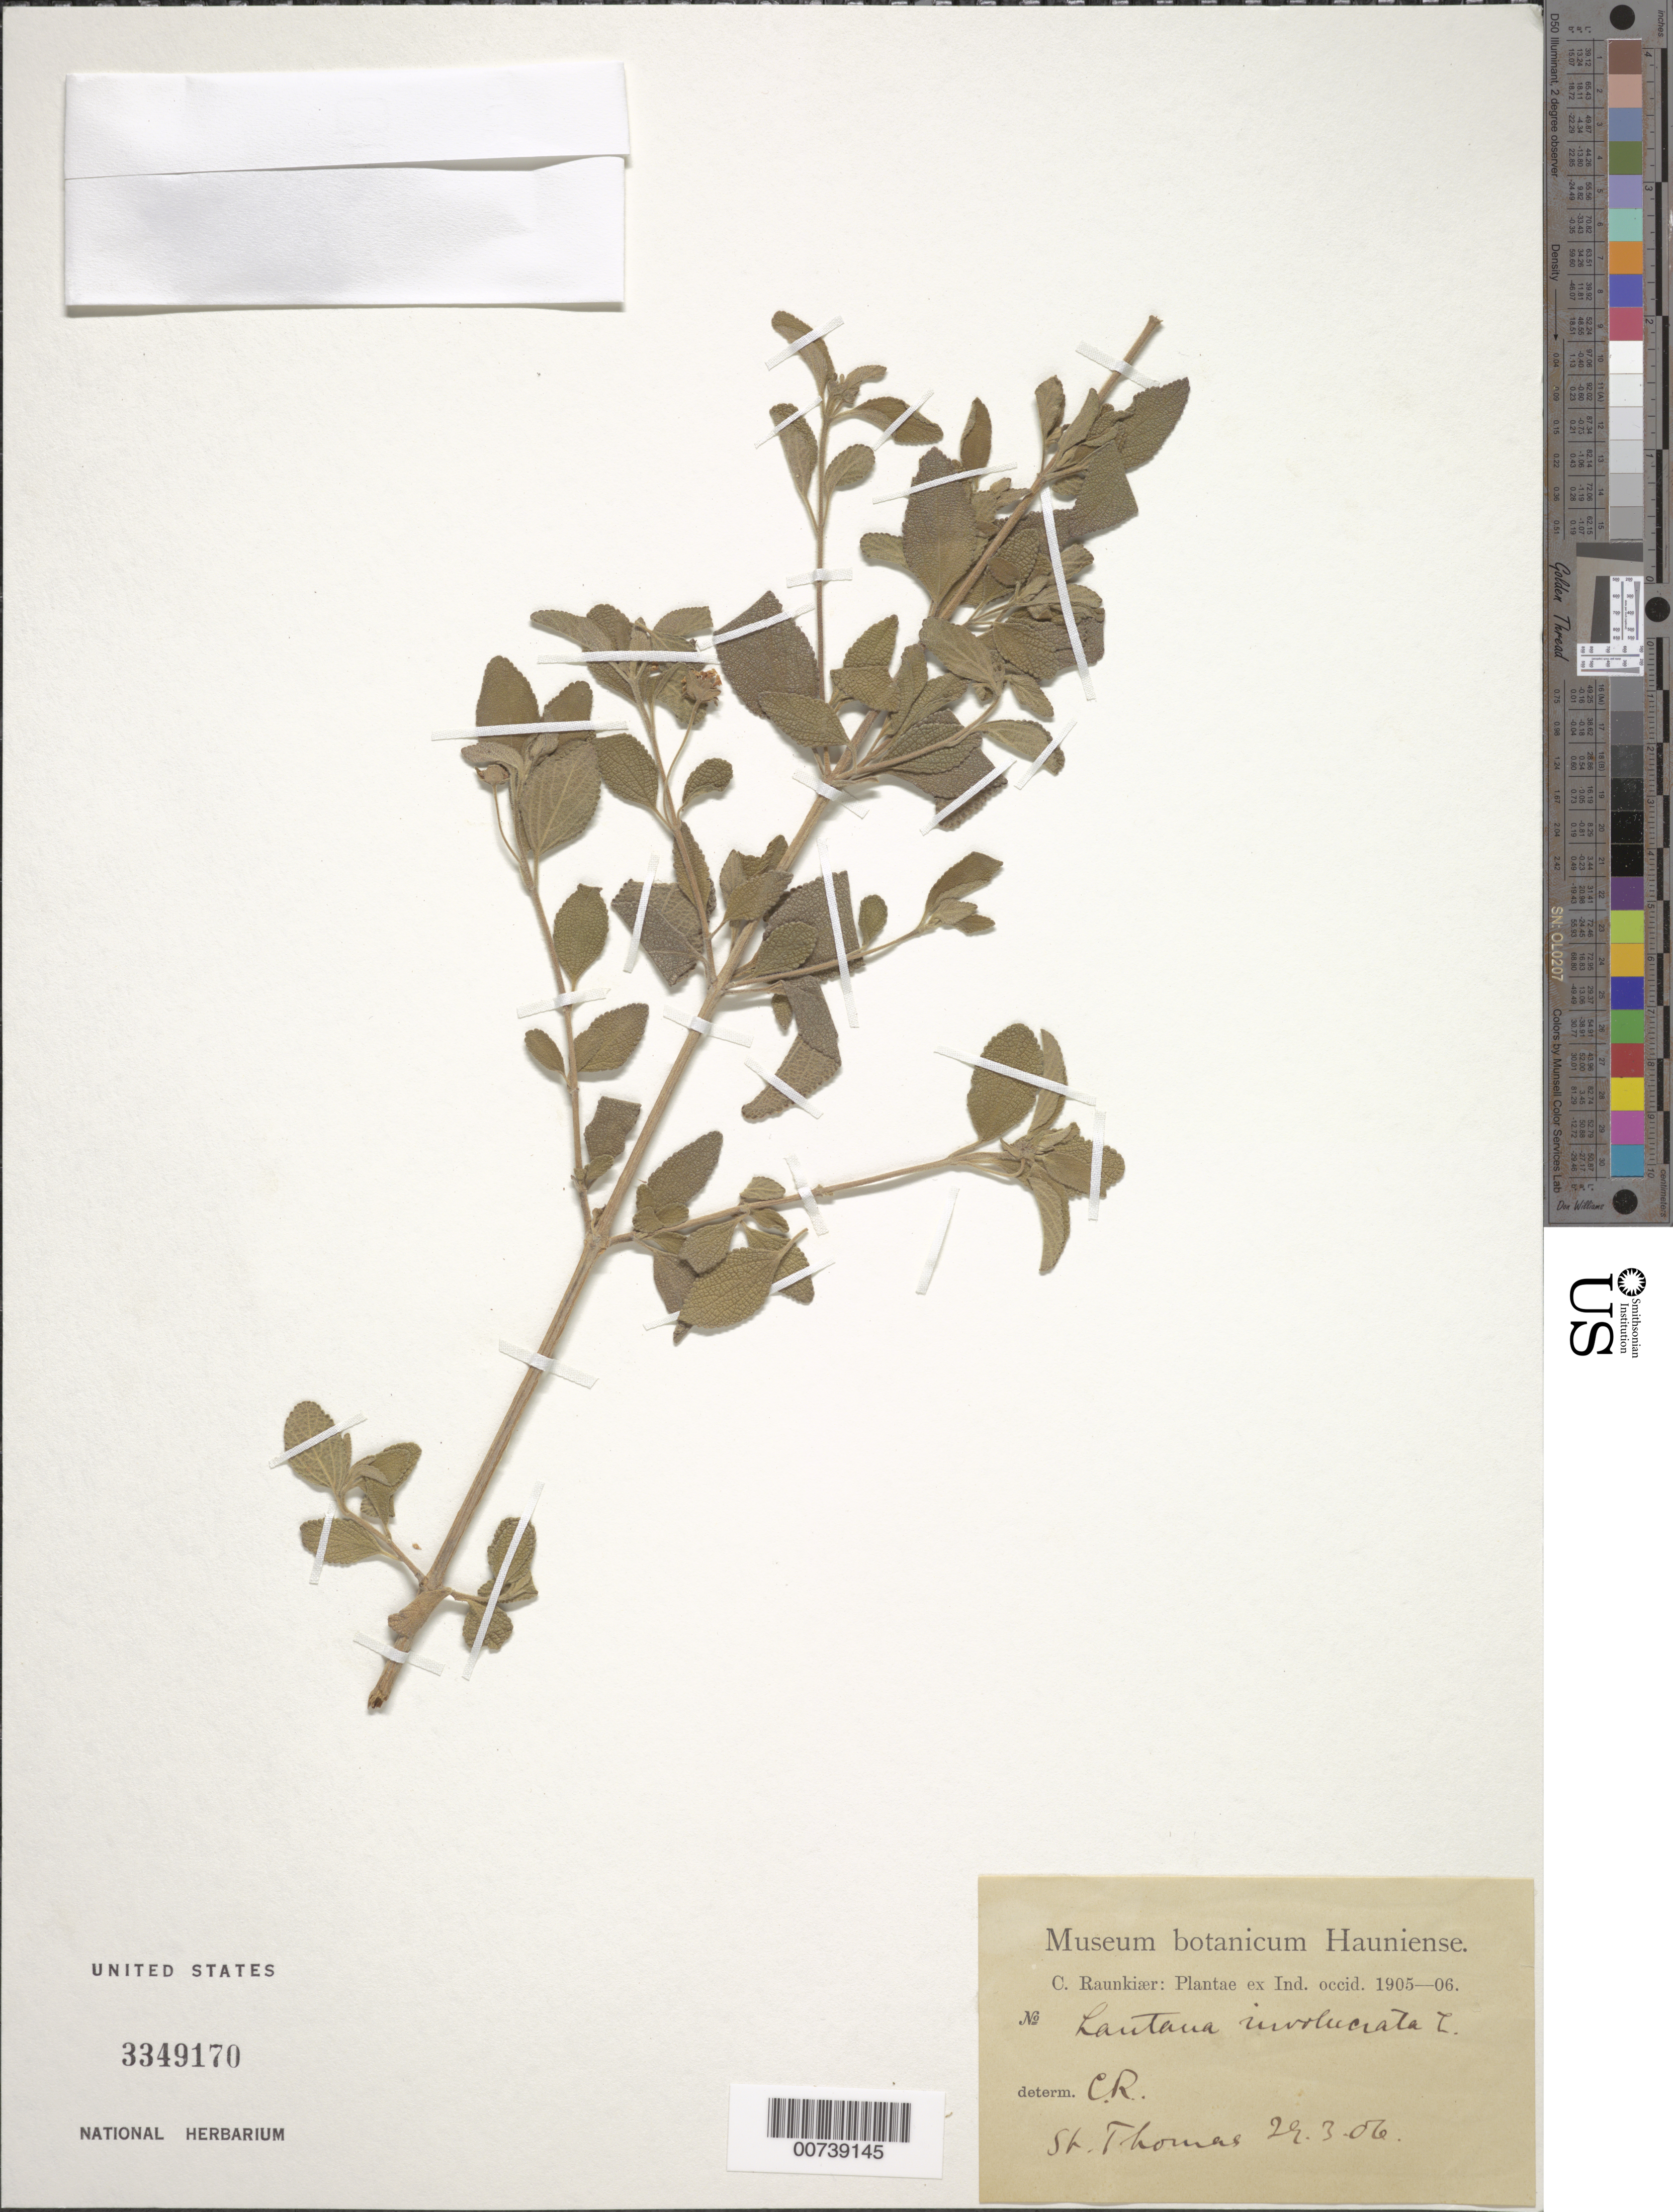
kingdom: Plantae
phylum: Tracheophyta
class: Magnoliopsida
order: Lamiales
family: Verbenaceae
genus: Lantana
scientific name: Lantana involucrata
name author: L.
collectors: C. Raunkiær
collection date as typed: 29 Mar 1906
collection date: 1906-03-29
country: U.S. Virgin Islands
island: St. Thomas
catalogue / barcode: US 3349170